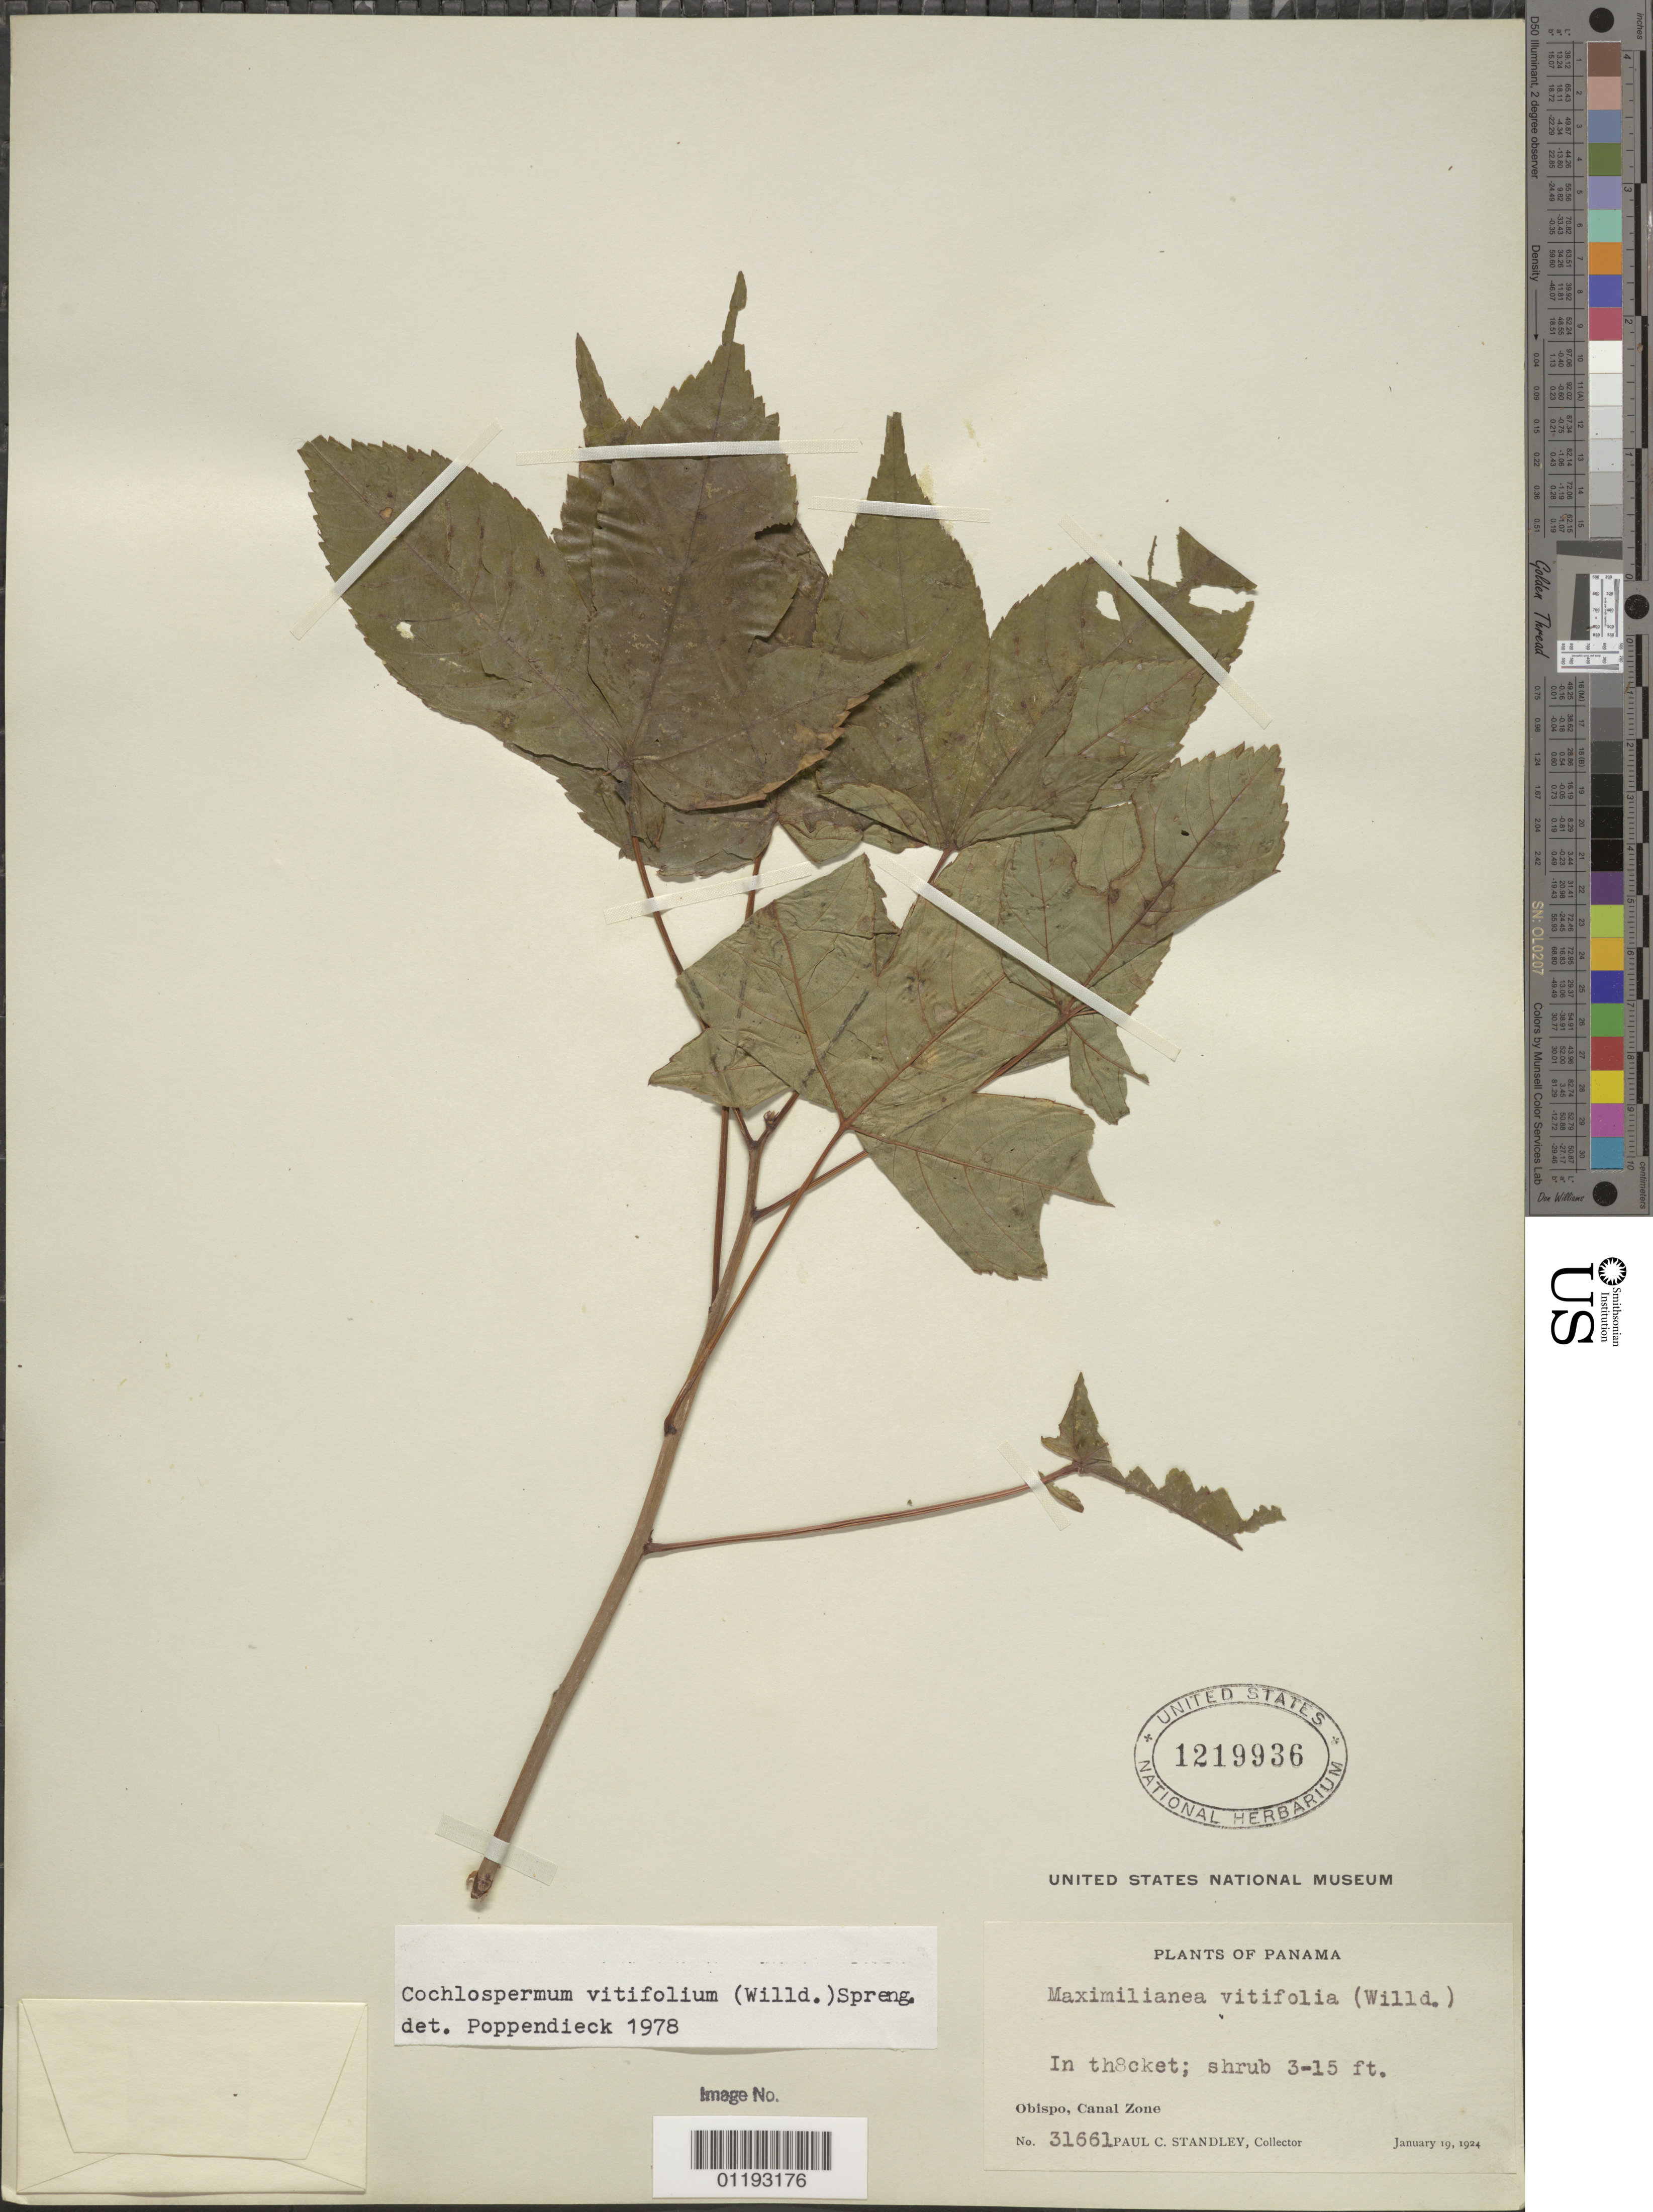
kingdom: Plantae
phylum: Tracheophyta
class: Magnoliopsida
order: Malvales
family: Cochlospermaceae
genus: Cochlospermum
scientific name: Cochlospermum vitifolium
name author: (Willd.) Spreng.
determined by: Poppendieck, H.-H., (HBG), Institut fur Allgemeine Botanik und Botanischer Garten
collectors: P. C. Standley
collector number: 31661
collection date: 1924-01-19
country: Panama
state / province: Colón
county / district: Canal Zone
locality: Obispo.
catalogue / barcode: US 1219936